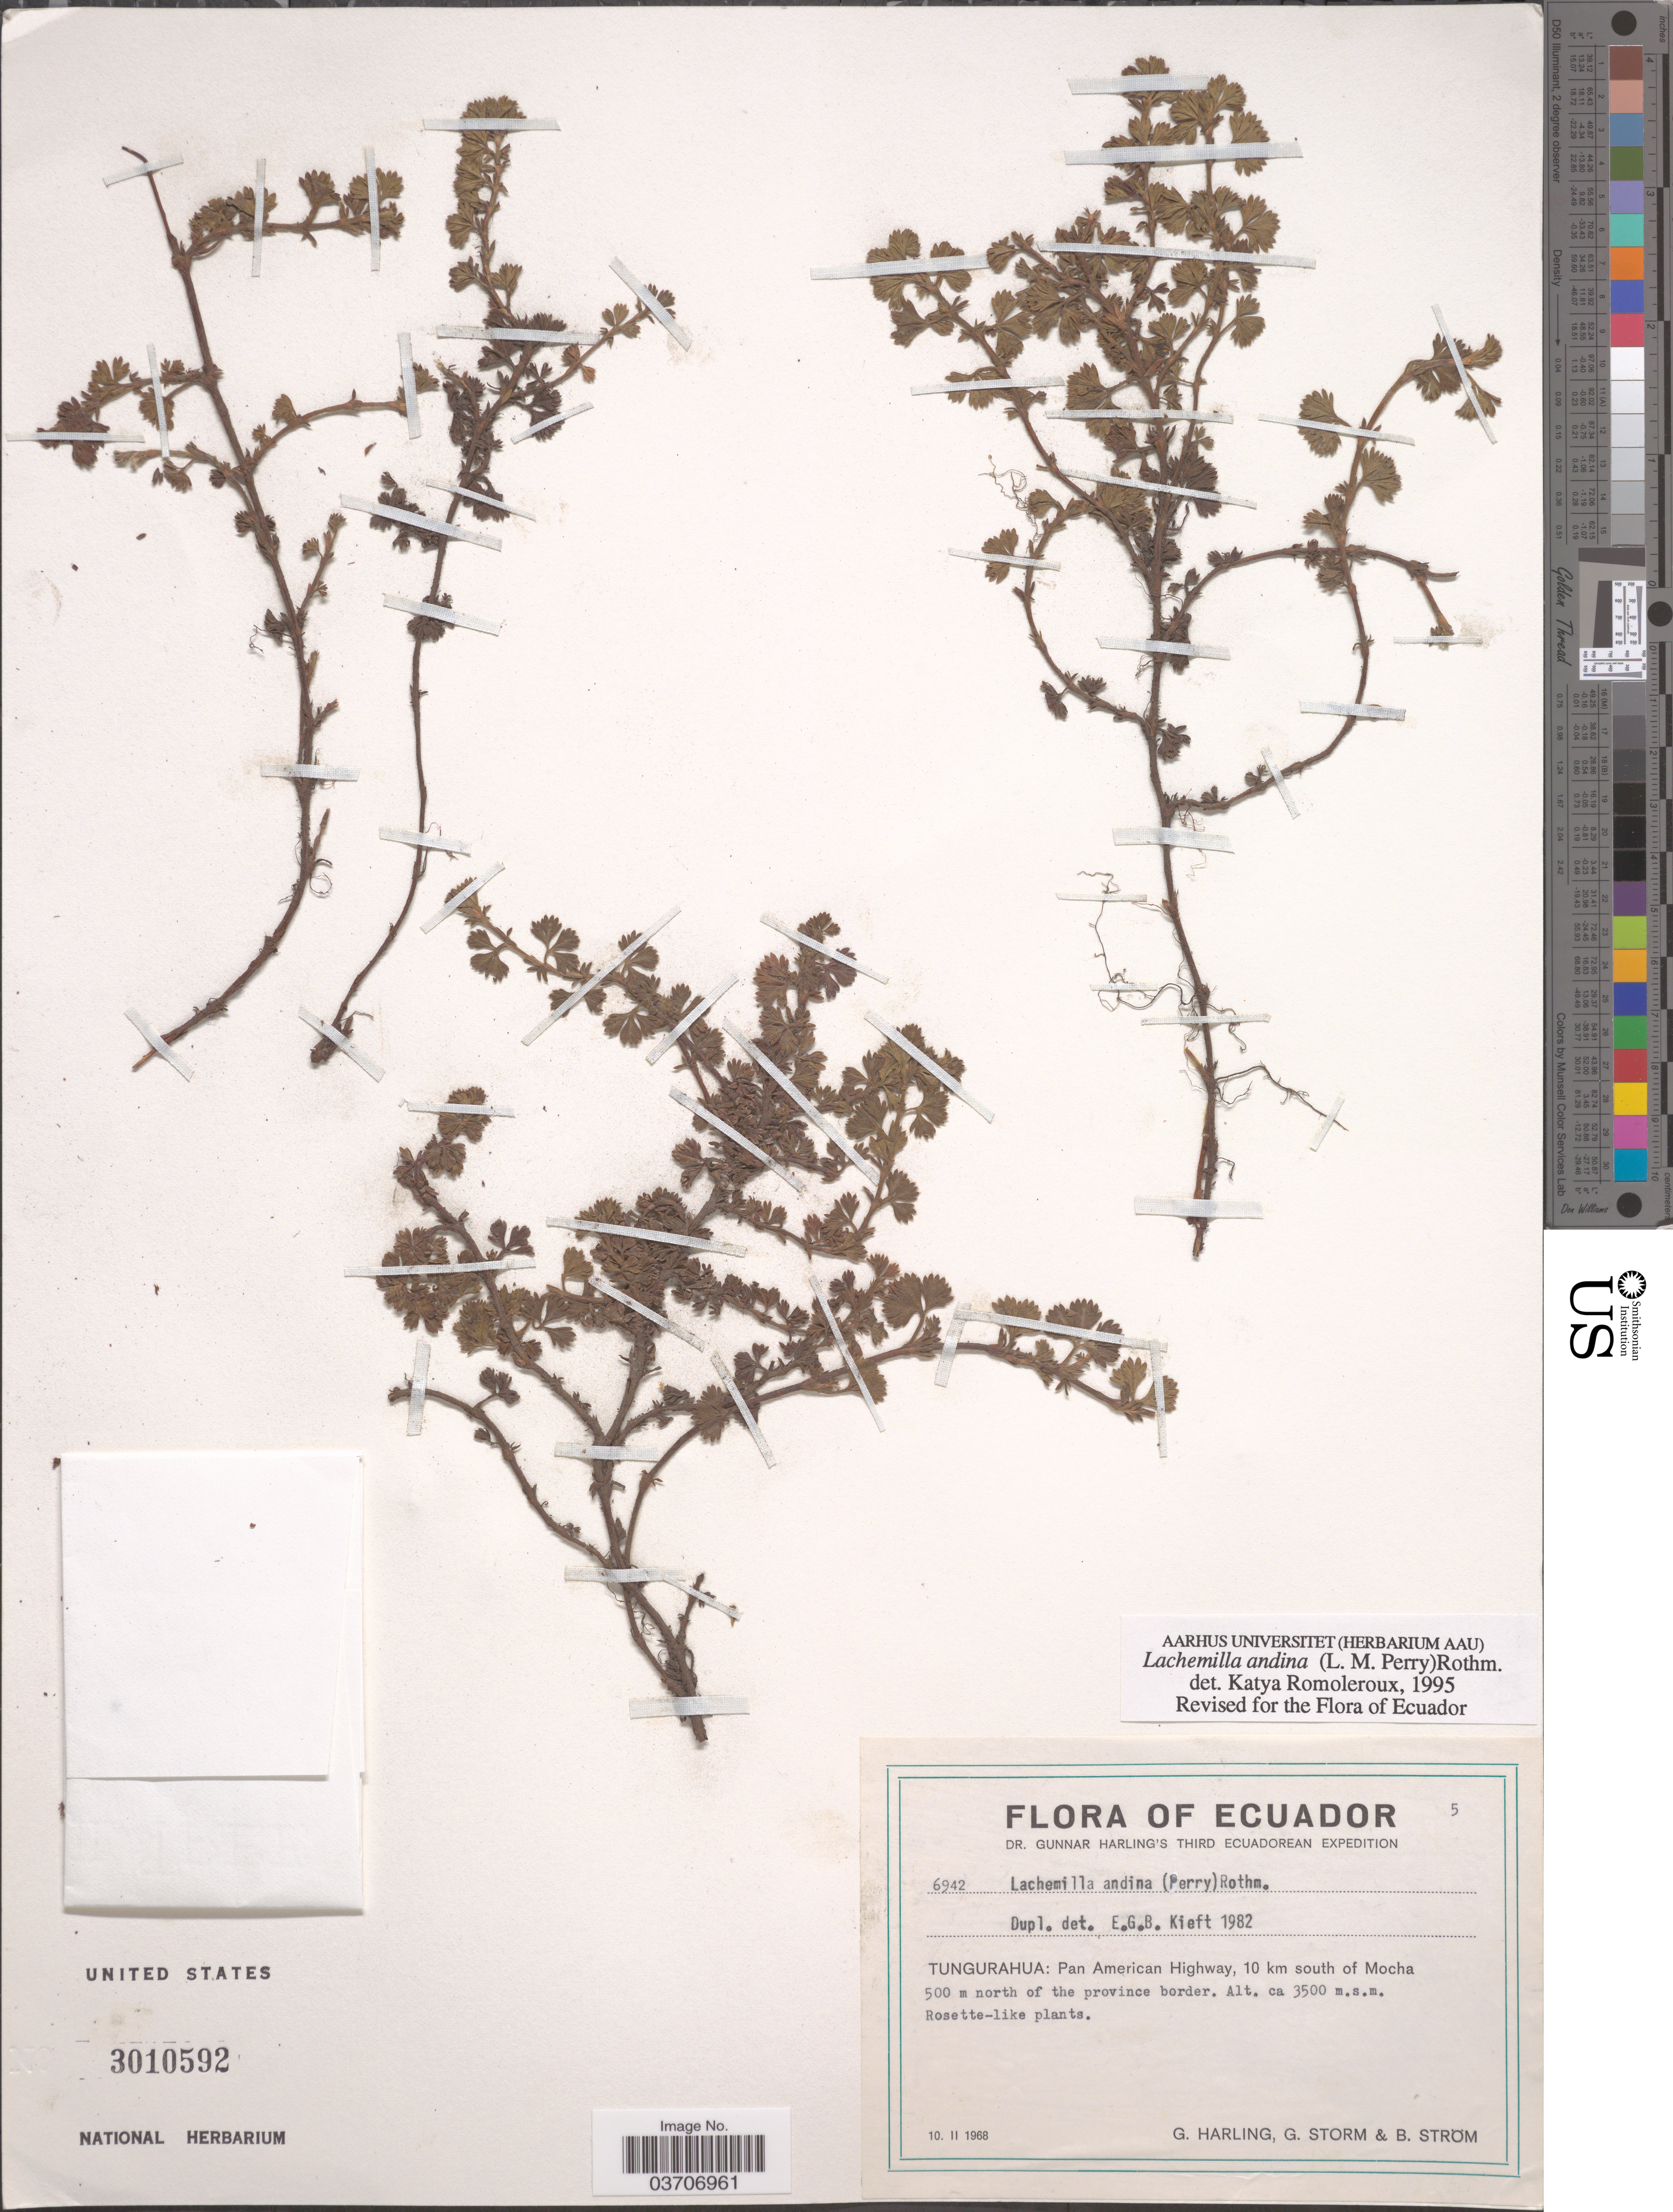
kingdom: Plantae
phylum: Tracheophyta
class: Magnoliopsida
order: Rosales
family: Rosaceae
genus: Lachemilla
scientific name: Lachemilla andina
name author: (L.M. Perry) Rothm.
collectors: G. Harling, G. Storm & B. Ström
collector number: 6942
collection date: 1968-02-10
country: Ecuador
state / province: Tungurahua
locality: Pan American Highway, 10 km south of Mocha 500 m north of the province border.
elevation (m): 3500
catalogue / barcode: US 3010592